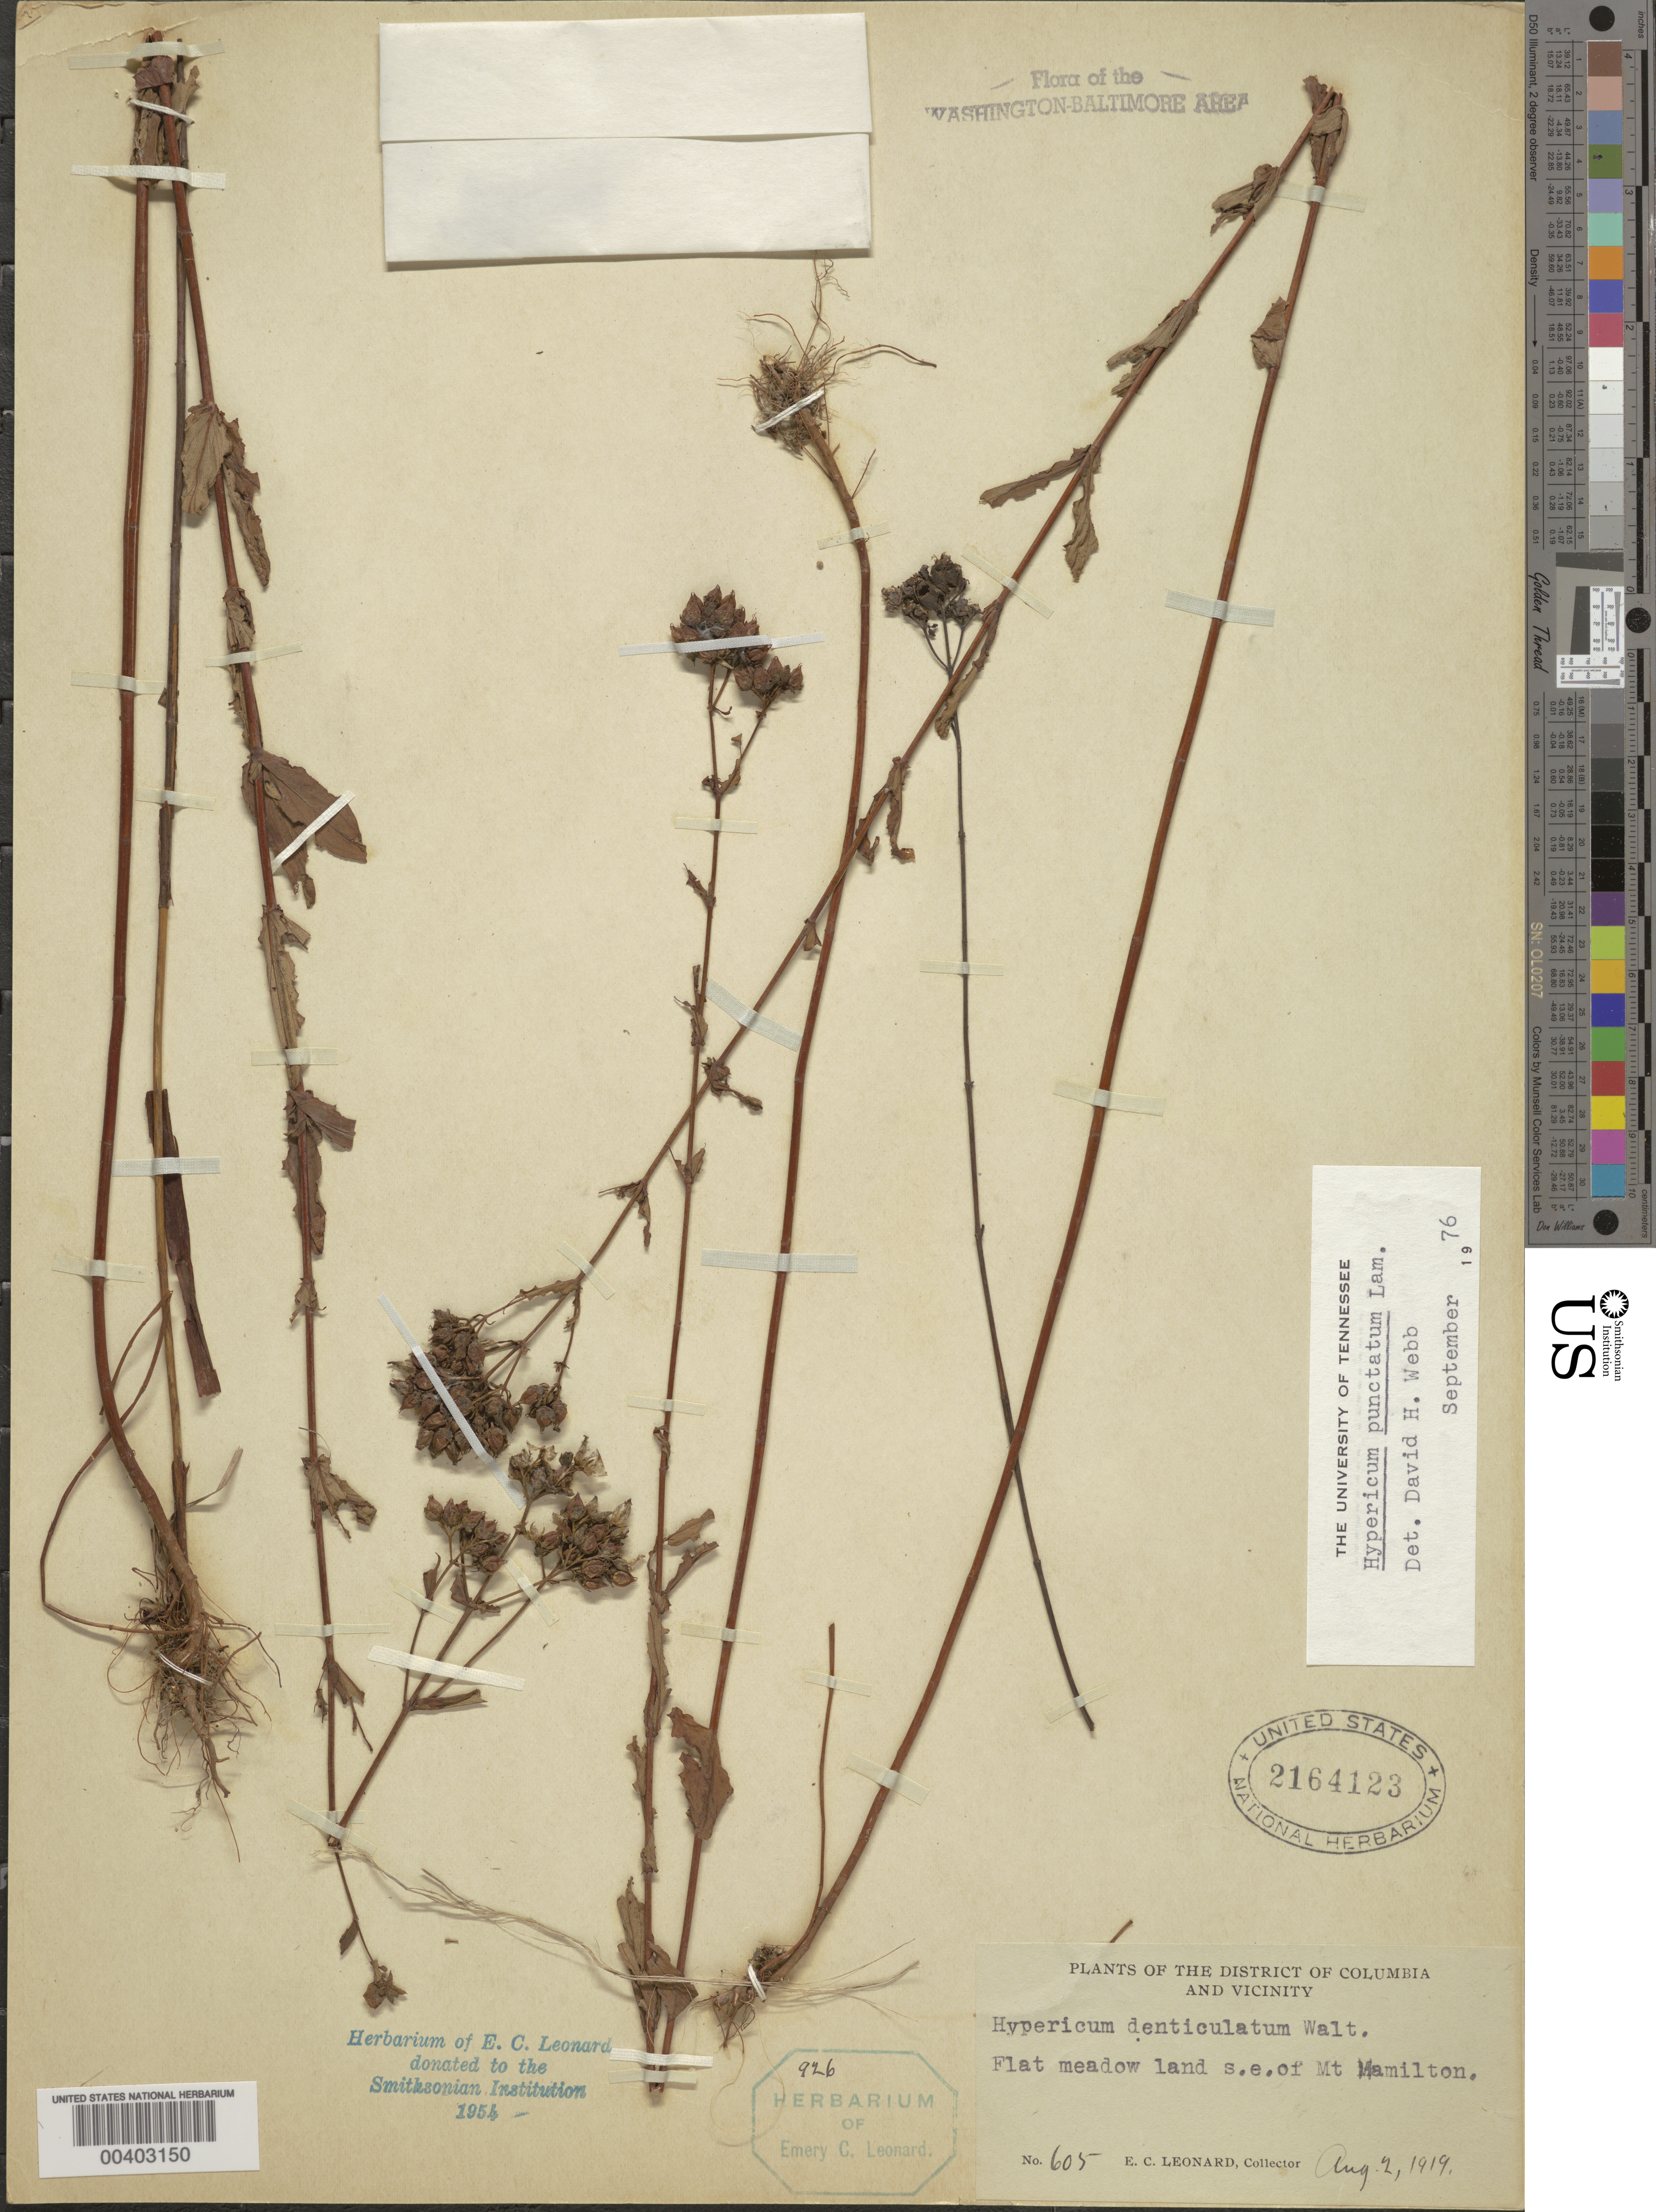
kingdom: Plantae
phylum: Tracheophyta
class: Magnoliopsida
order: Malpighiales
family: Hypericaceae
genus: Hypericum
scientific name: Hypericum punctatum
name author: Lam.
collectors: E. C. Leonard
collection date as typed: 02 Aug 1919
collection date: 1919-08-02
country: United States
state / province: District of Columbia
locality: Southeast of Mount Hamilton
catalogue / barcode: US 2164123